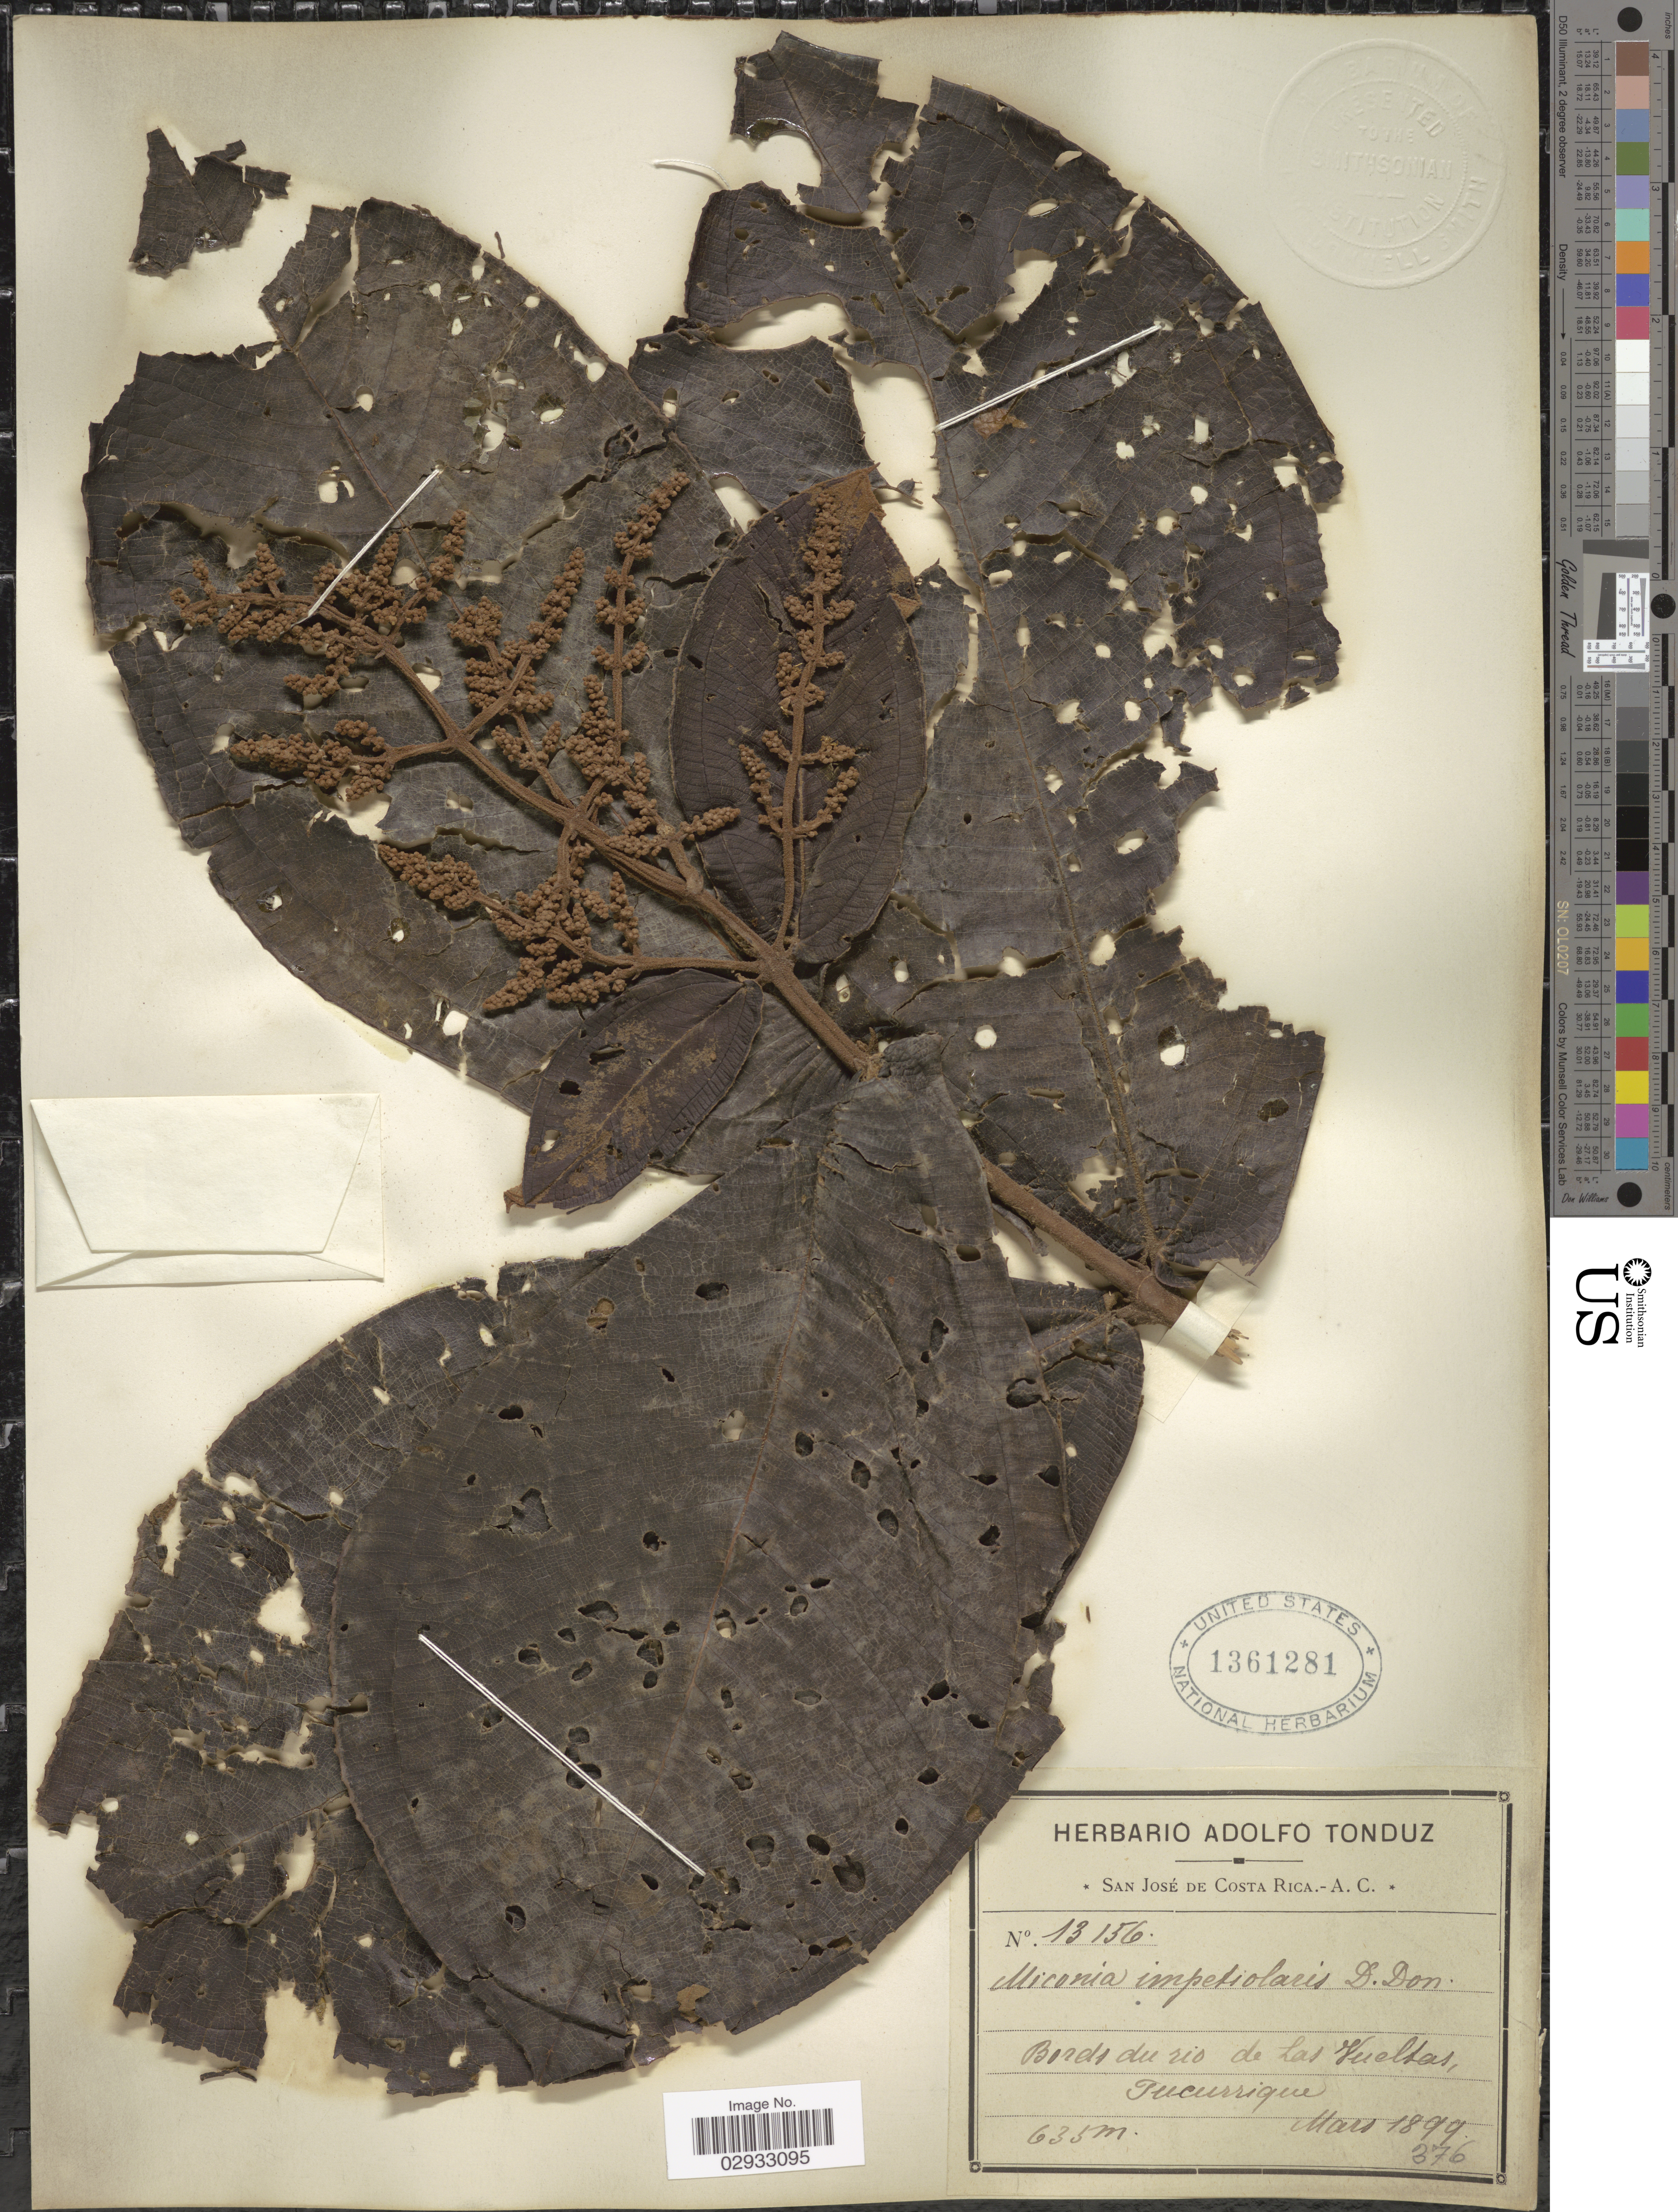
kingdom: Plantae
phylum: Tracheophyta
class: Magnoliopsida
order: Myrtales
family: Melastomataceae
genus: Miconia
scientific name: Miconia impetiolaris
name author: (Sw.) D. Don ex DC.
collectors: ex Herb. Adolfo Tonduz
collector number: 13156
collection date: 1899-03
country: Costa Rica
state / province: San José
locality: Bords du rio de Las Vueltas, Tucurrique.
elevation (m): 635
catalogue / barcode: US 1361281